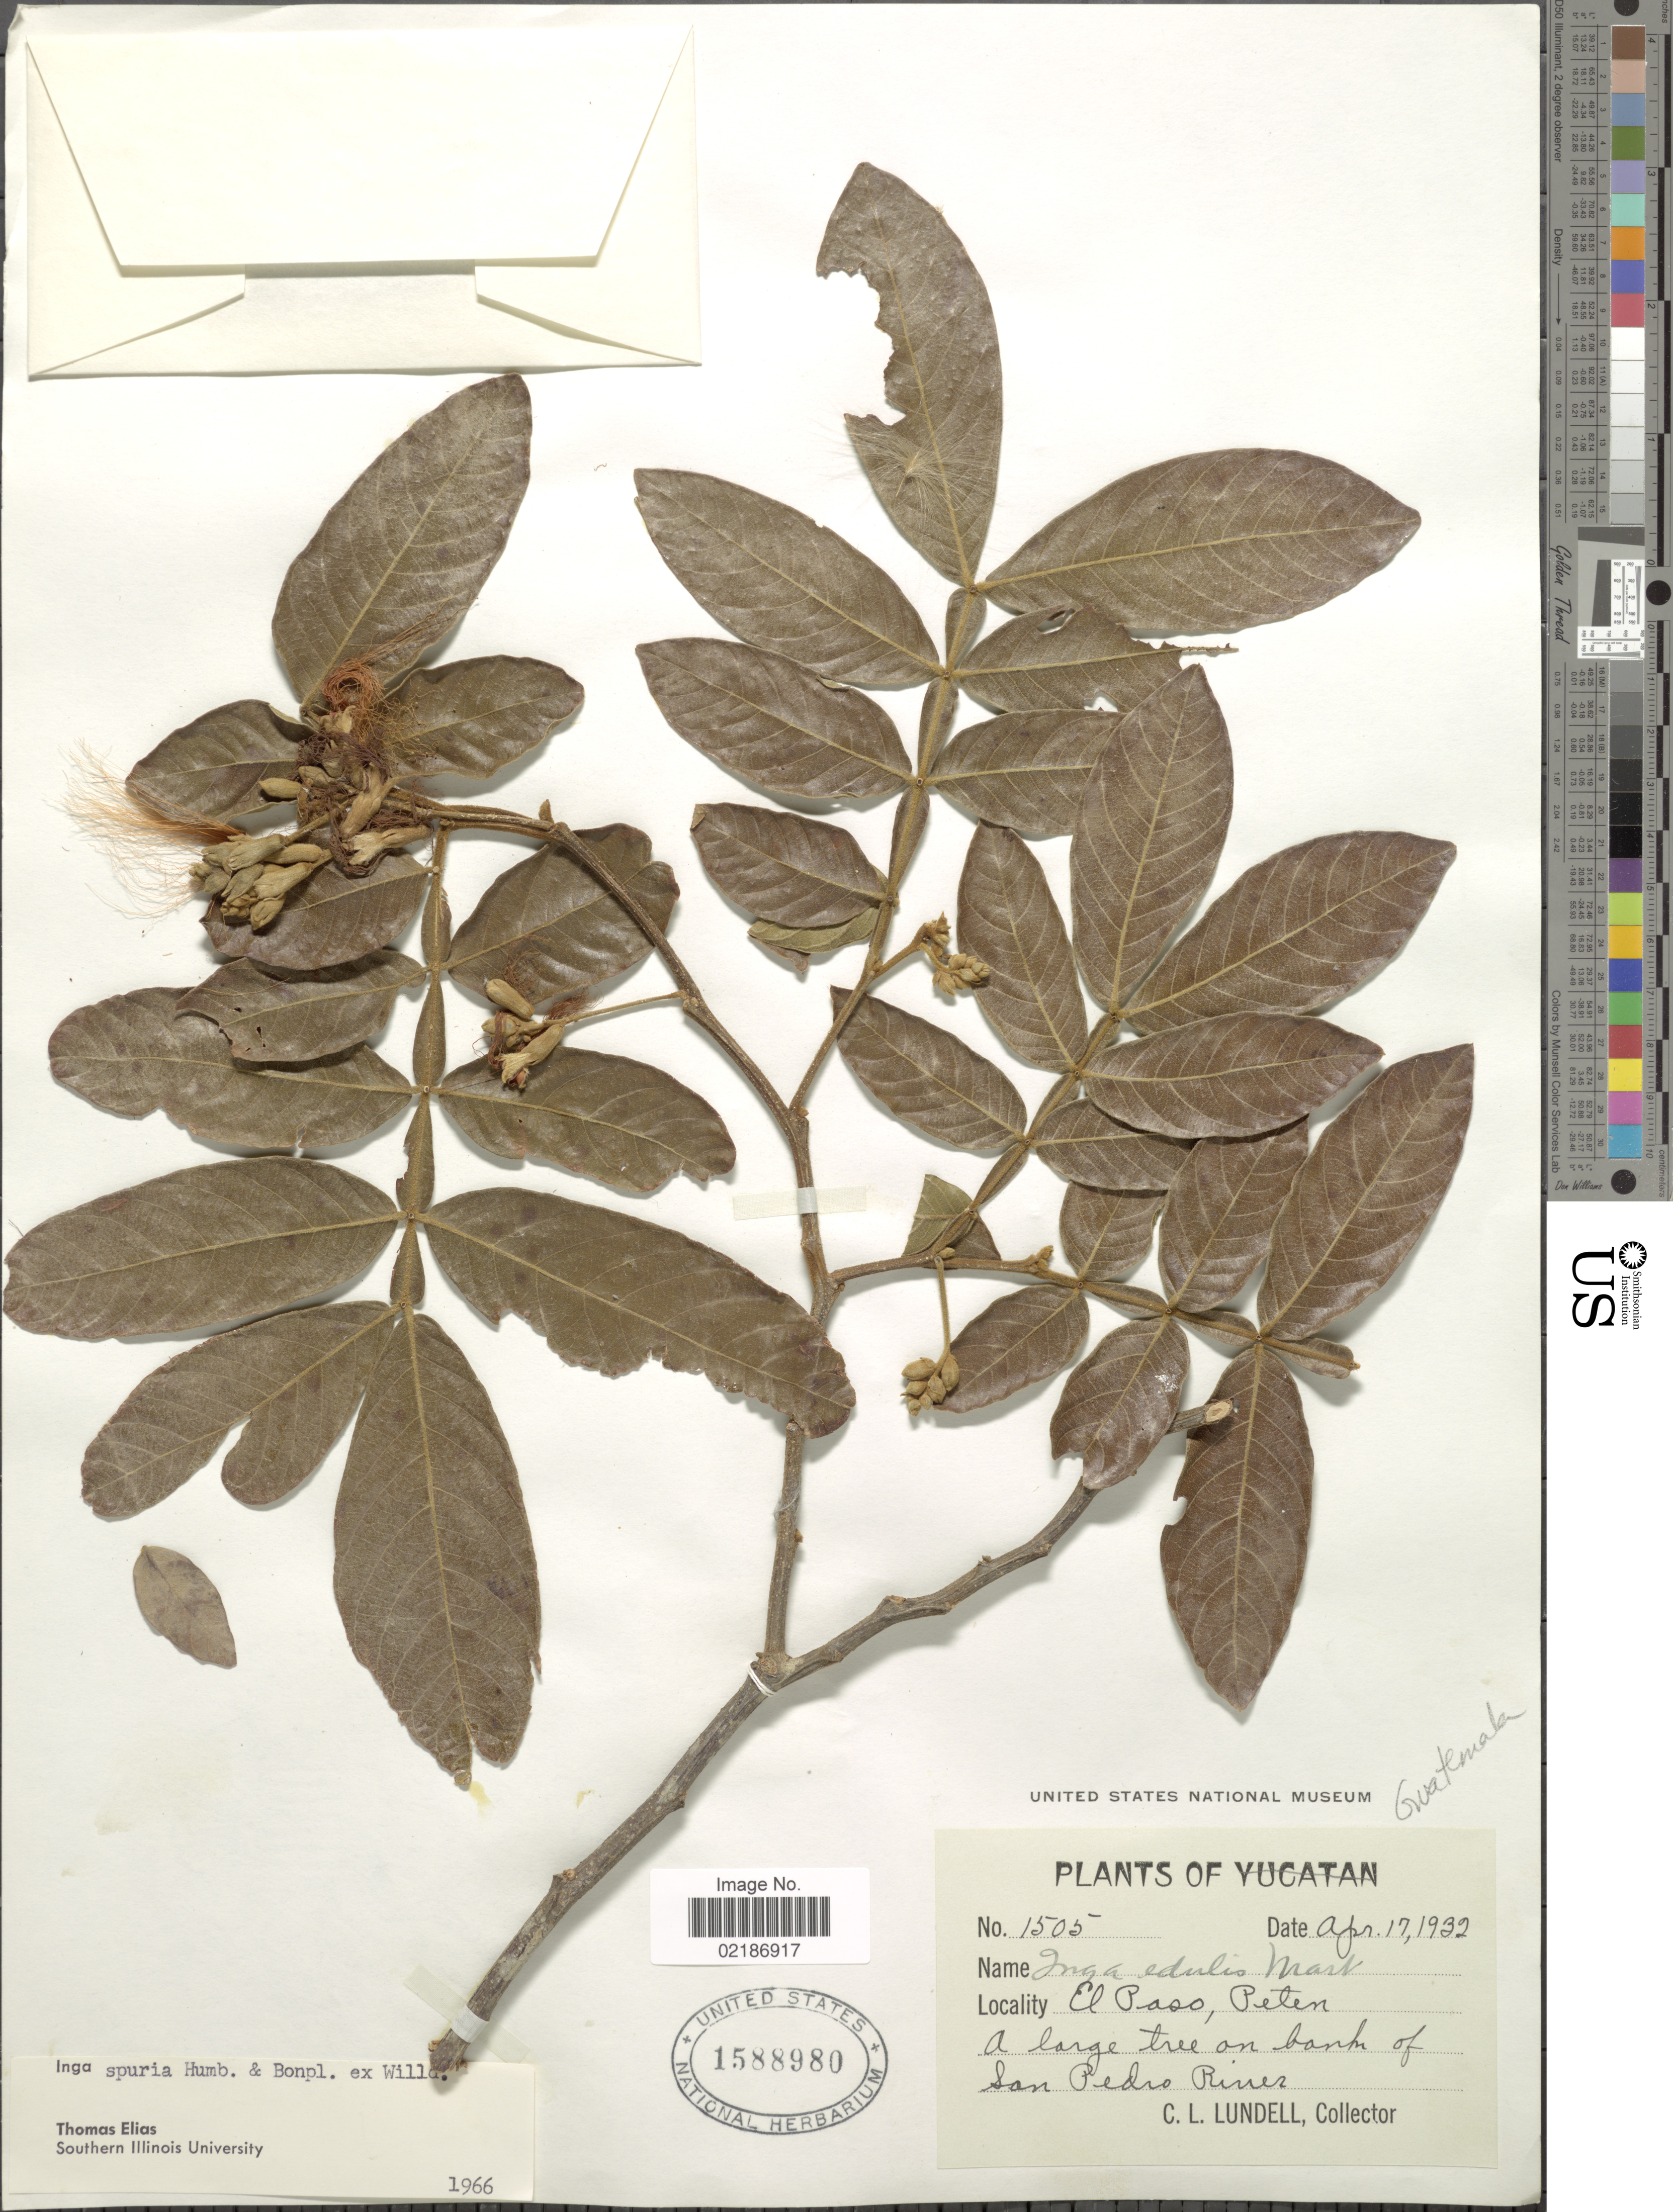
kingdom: Plantae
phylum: Tracheophyta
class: Magnoliopsida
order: Fabales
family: Fabaceae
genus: Inga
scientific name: Inga vera subsp. vera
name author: Willd.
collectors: C. L. Lundell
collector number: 1505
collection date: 1932-04-17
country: Guatemala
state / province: El Petén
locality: El Paso, bank of San Pedro River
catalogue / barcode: US 1588980